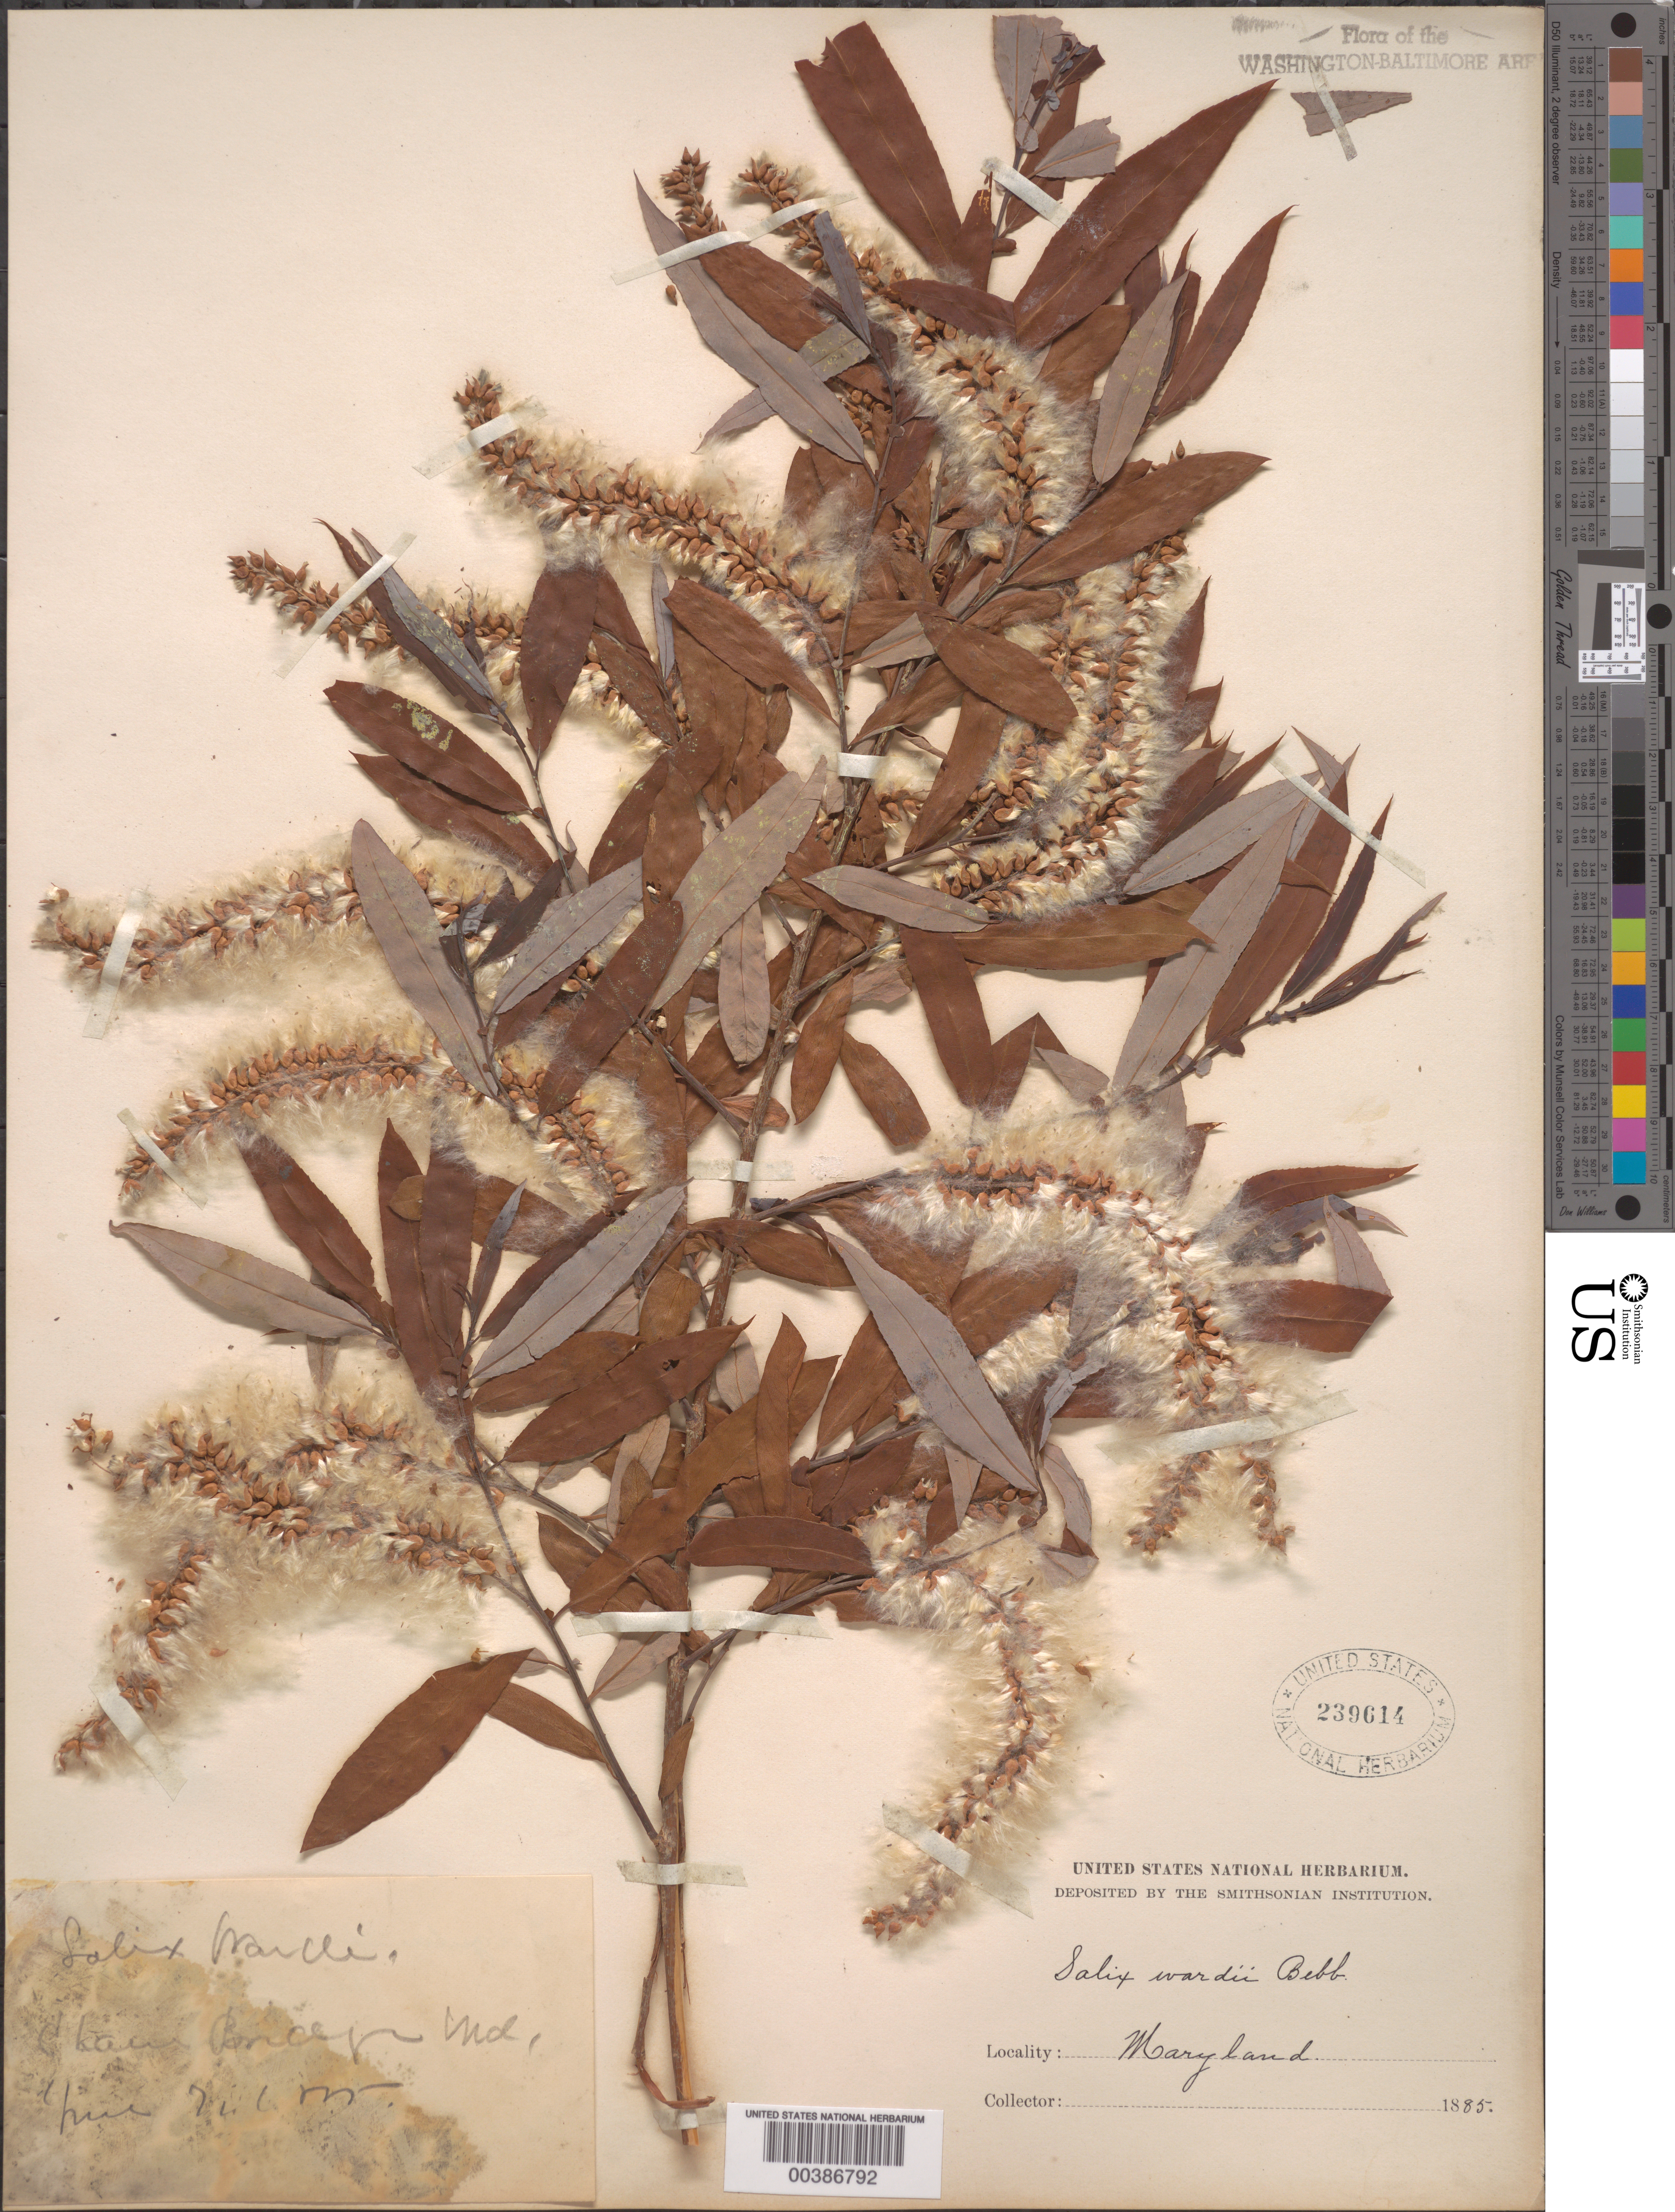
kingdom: Plantae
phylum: Tracheophyta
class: Magnoliopsida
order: Malpighiales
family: Salicaceae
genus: Salix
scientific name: Salix caroliniana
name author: Michx.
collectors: C. L. Pollard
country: United States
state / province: Maryland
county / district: Montgomery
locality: Chain Bridge C. & O. Canal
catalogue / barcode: US 239614